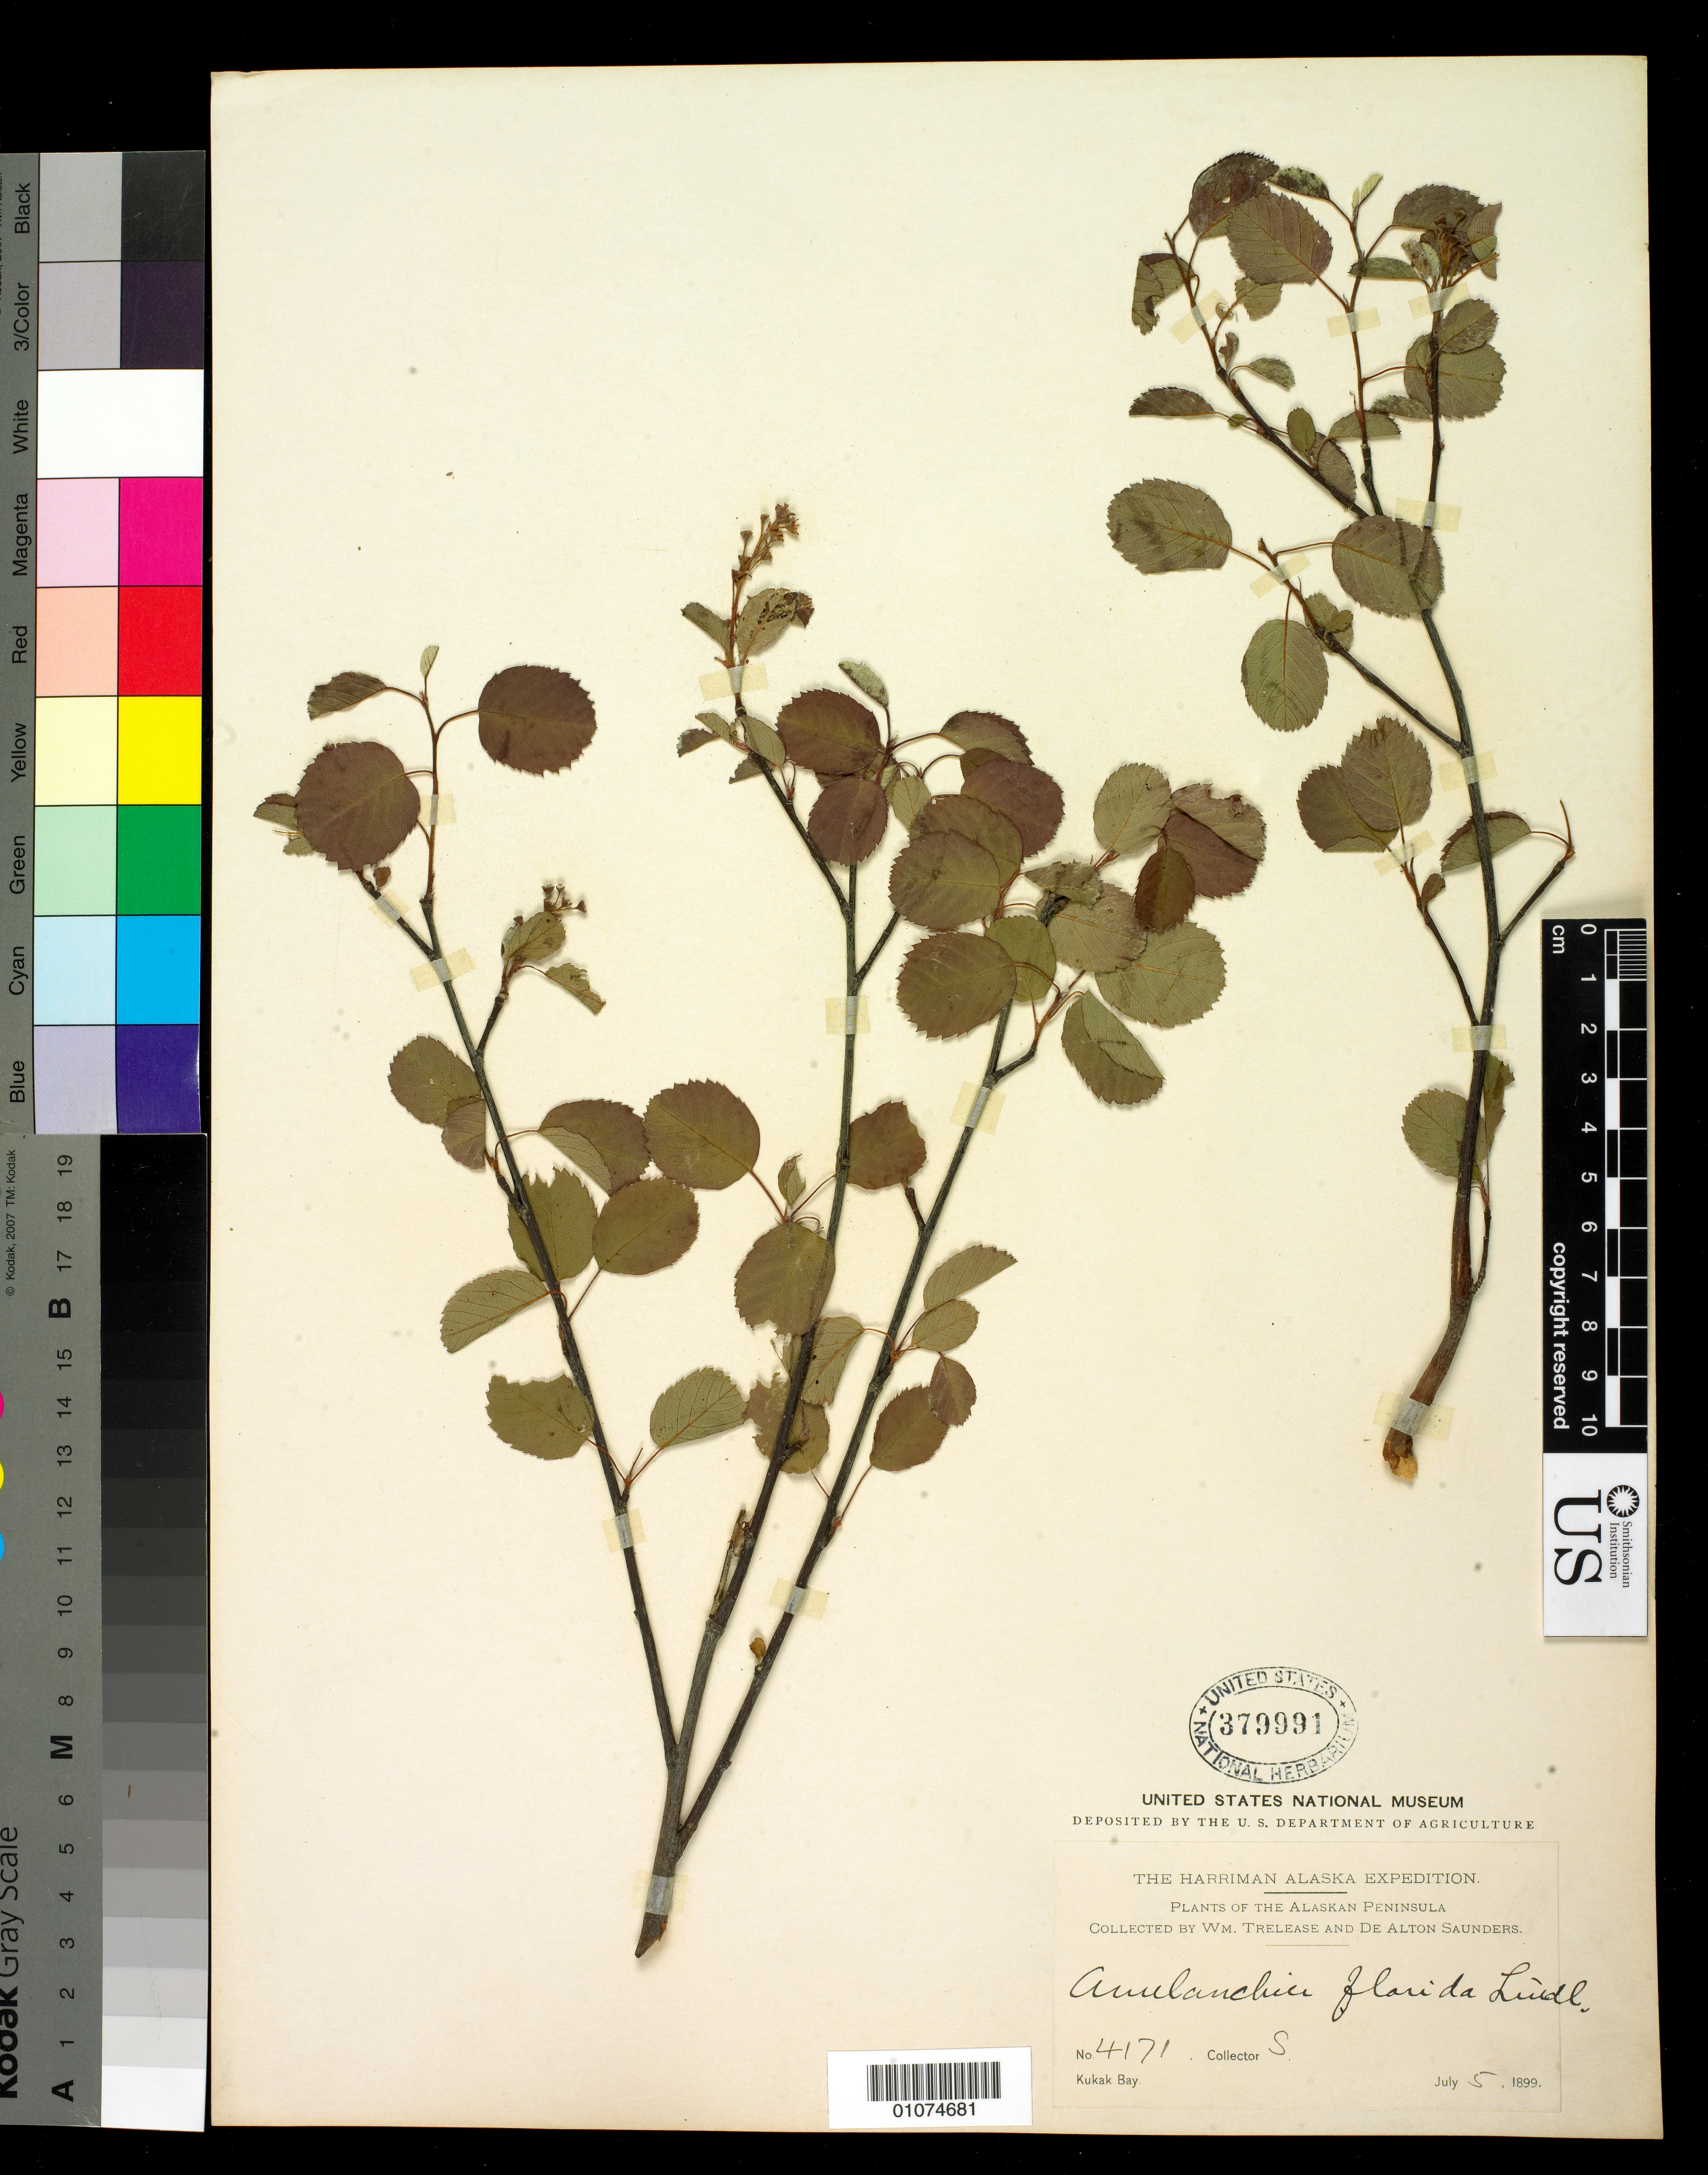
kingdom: Plantae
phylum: Tracheophyta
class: Magnoliopsida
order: Rosales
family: Rosaceae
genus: Amelanchier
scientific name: Amelanchier florida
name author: Lindl.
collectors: W. Trelease & D. A. Saunders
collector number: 4171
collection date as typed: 05 Jul 1899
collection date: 1899-07-05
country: United States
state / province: Alaska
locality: Kukak Bay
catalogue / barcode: US 379991